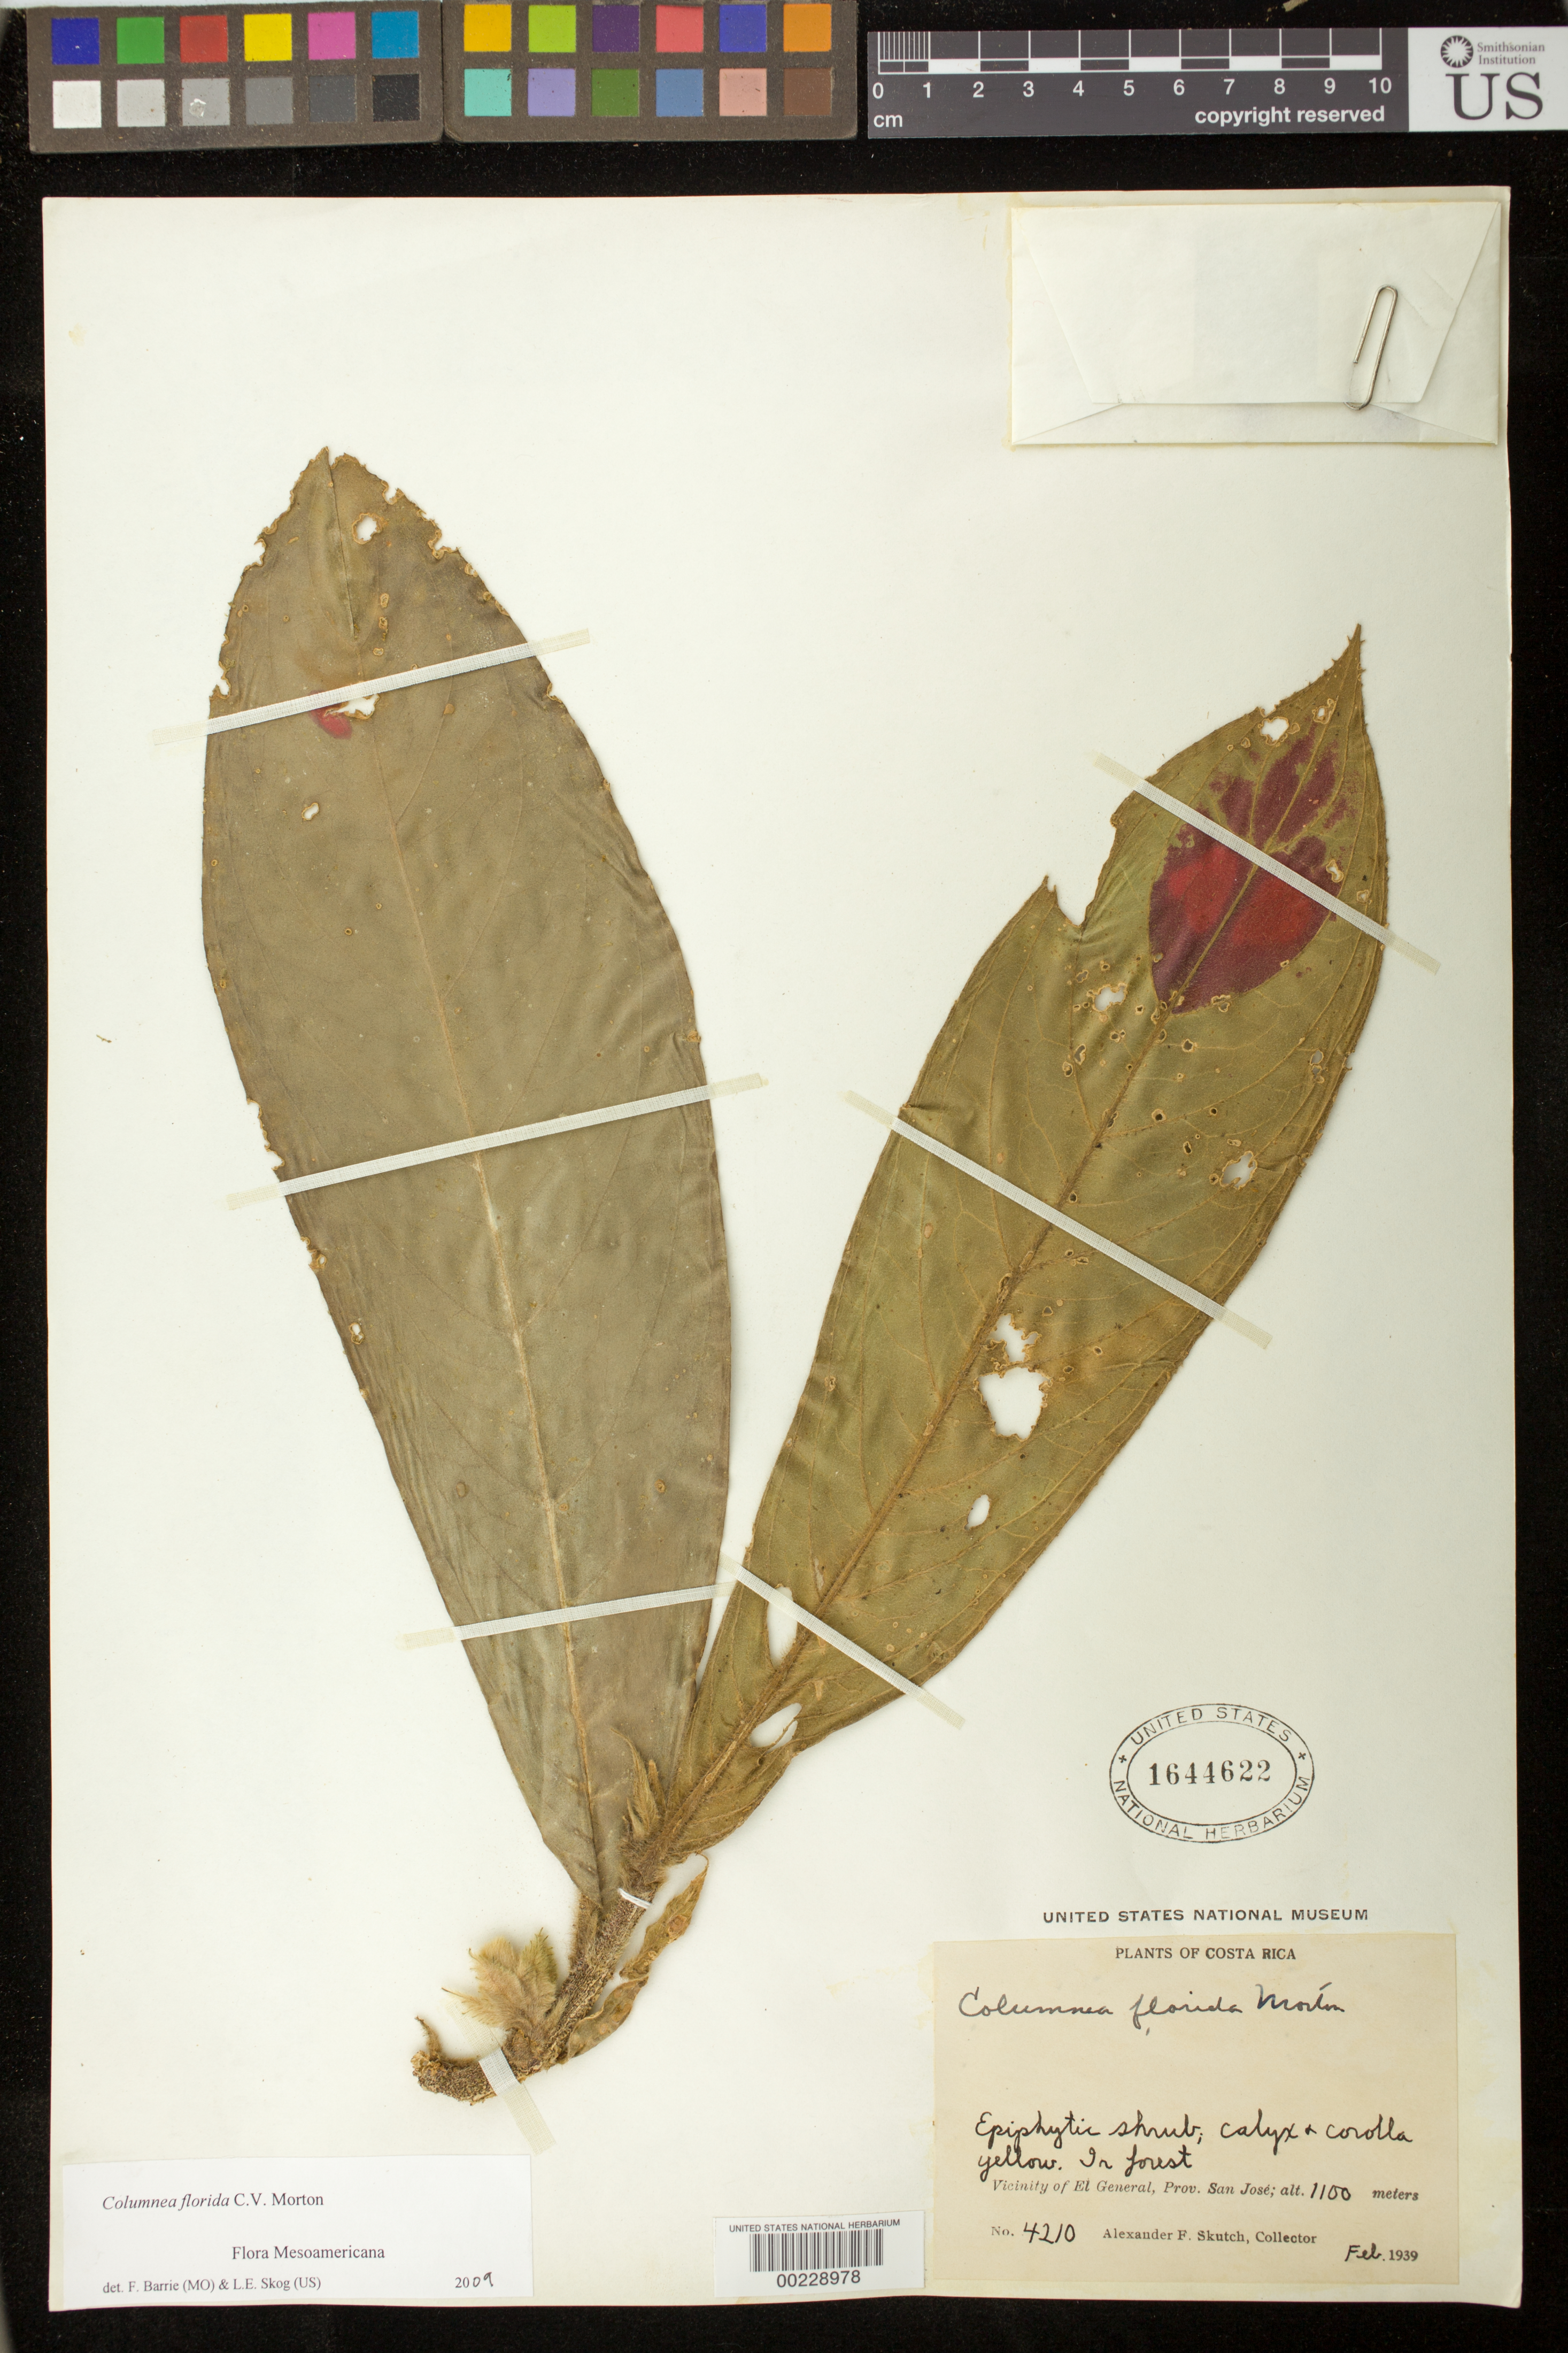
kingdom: Plantae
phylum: Tracheophyta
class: Magnoliopsida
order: Lamiales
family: Gesneriaceae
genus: Columnea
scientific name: Columnea florida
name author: C.V. Morton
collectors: A. F. Skutch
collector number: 4210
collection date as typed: Feb 1939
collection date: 1939-02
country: Costa Rica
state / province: San José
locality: Vicinity of El General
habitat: In forest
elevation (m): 1100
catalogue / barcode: US 1644622